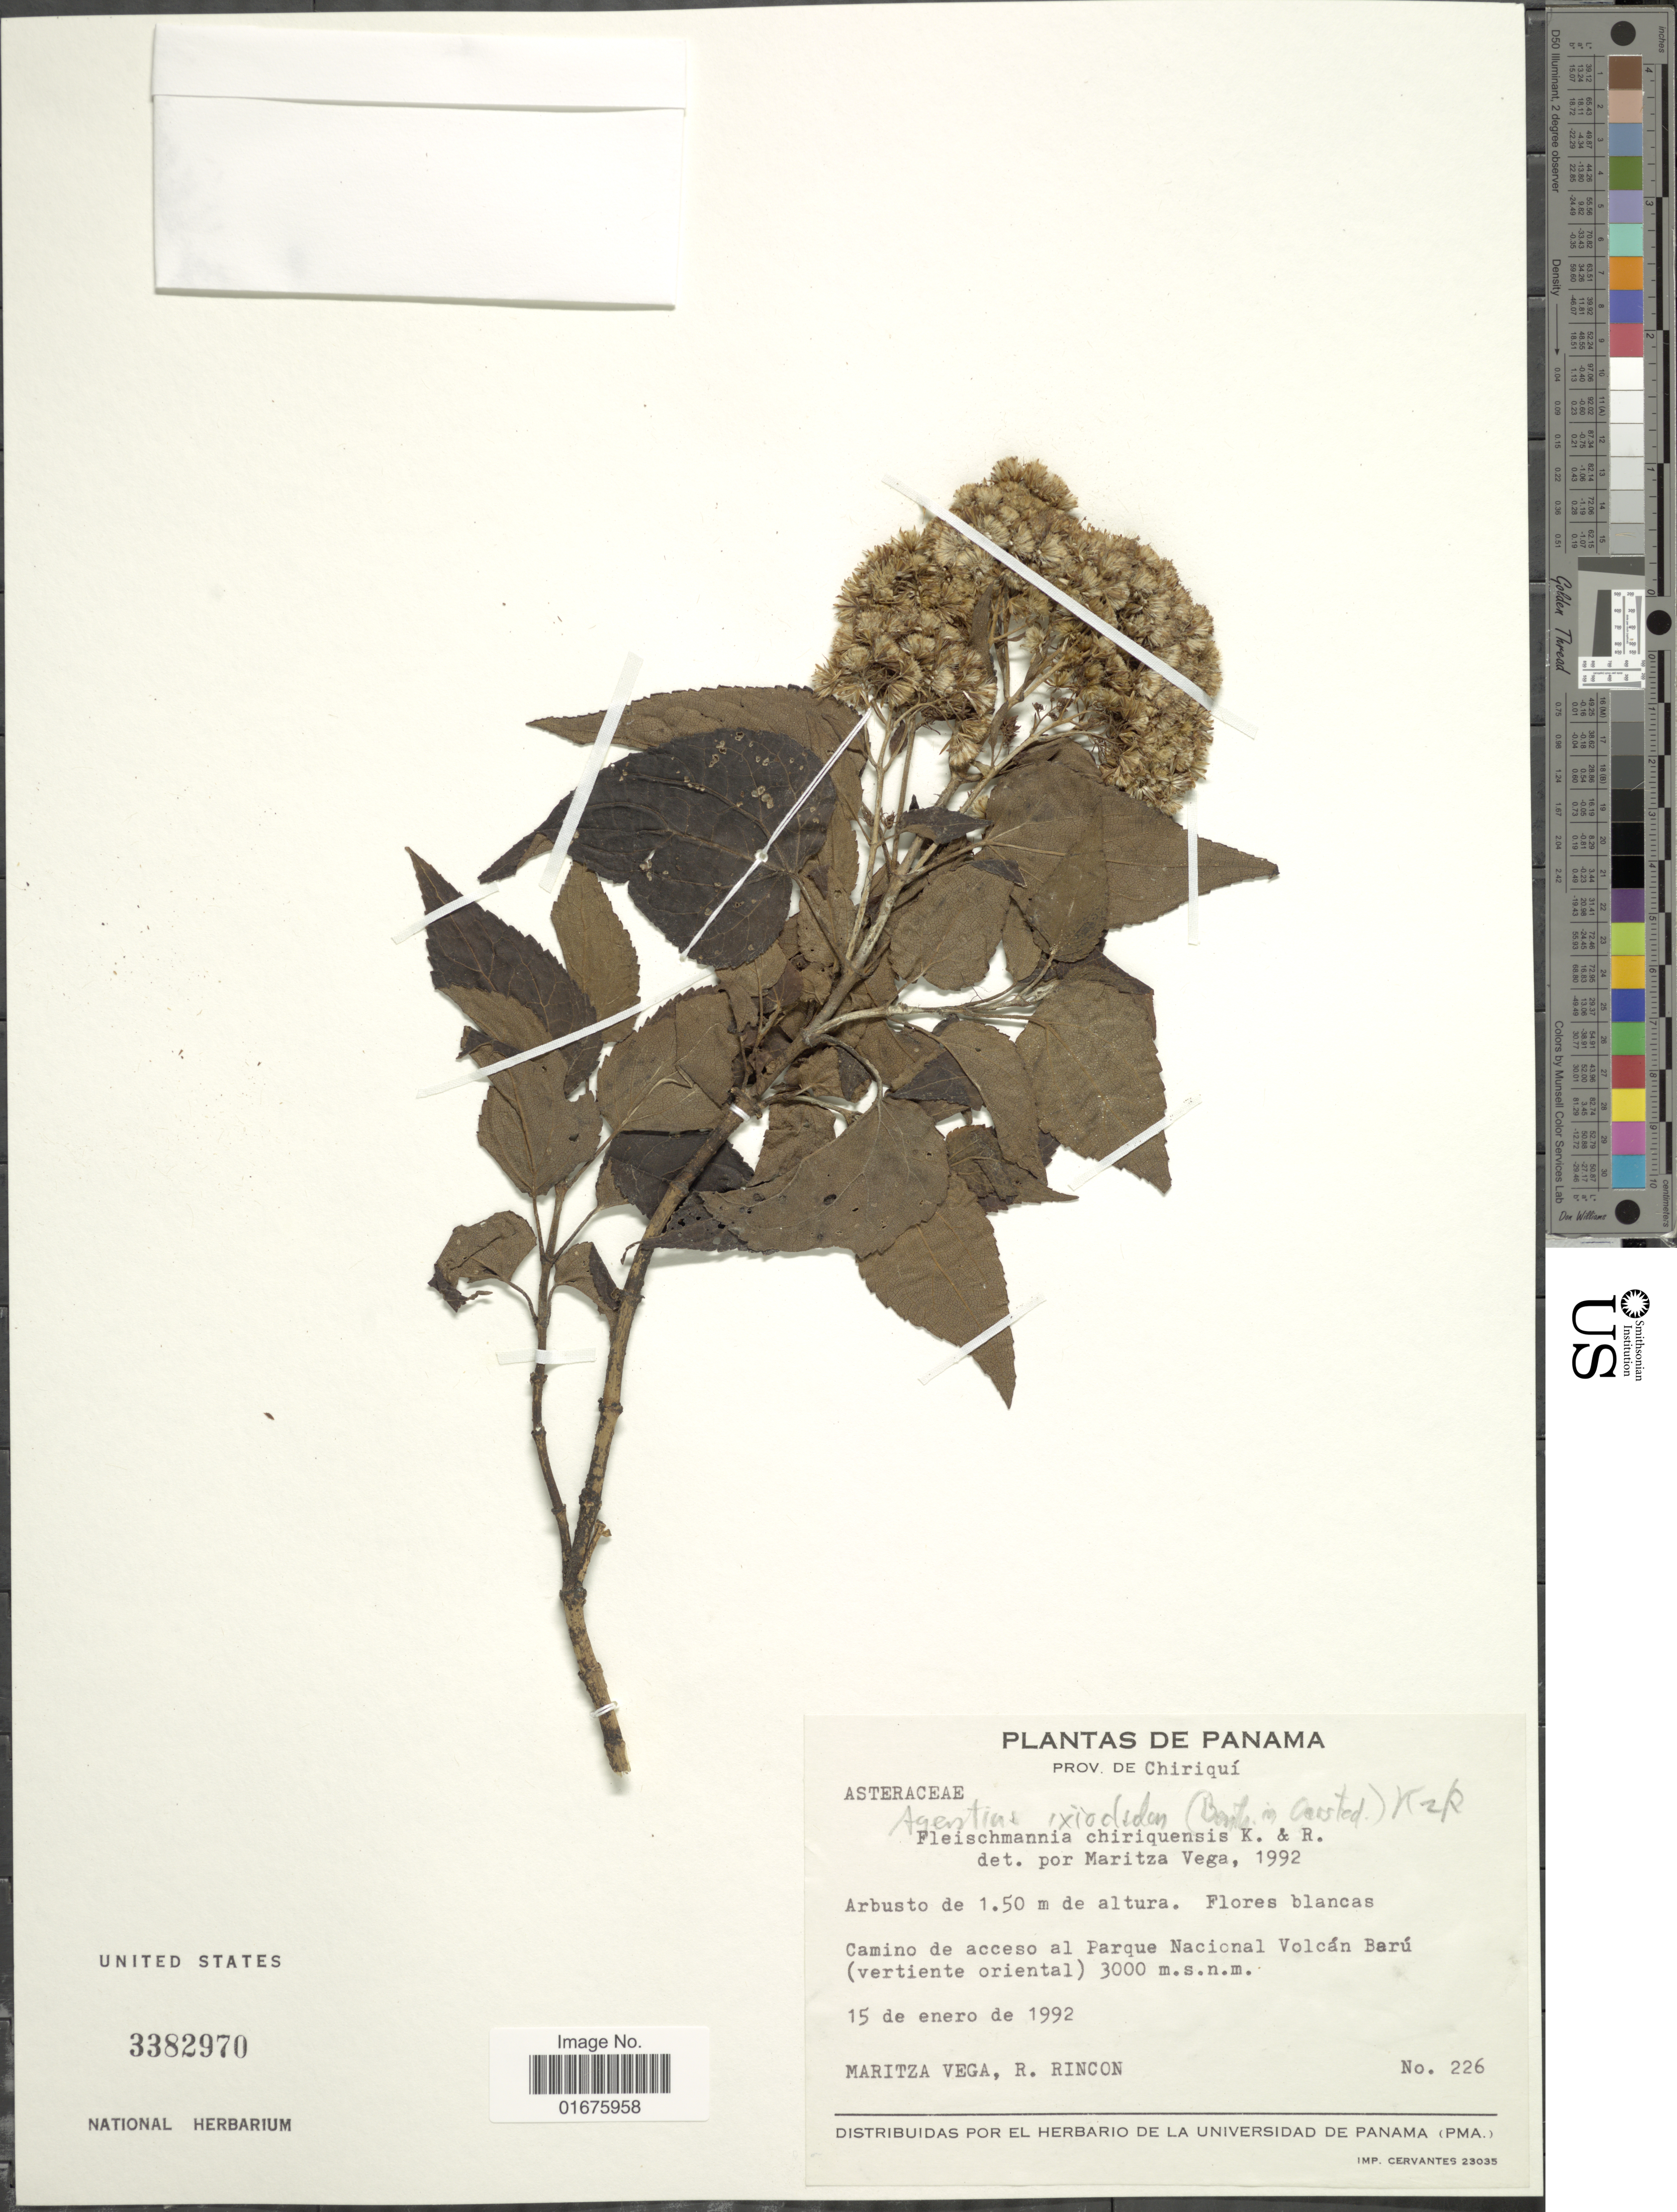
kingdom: Plantae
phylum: Tracheophyta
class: Magnoliopsida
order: Asterales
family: Asteraceae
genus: Ageratina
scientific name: Ageratina ixiocladon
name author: (Benth. ex Oerst.) R.M. King & H. Rob.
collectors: M. Vega & R. Rincon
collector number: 226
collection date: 1992-01-15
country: Panama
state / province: Chiriqui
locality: Camino de acceso al Parque Nacional Volcán Barú (vertiente oriental)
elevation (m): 3000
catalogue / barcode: US 3382970